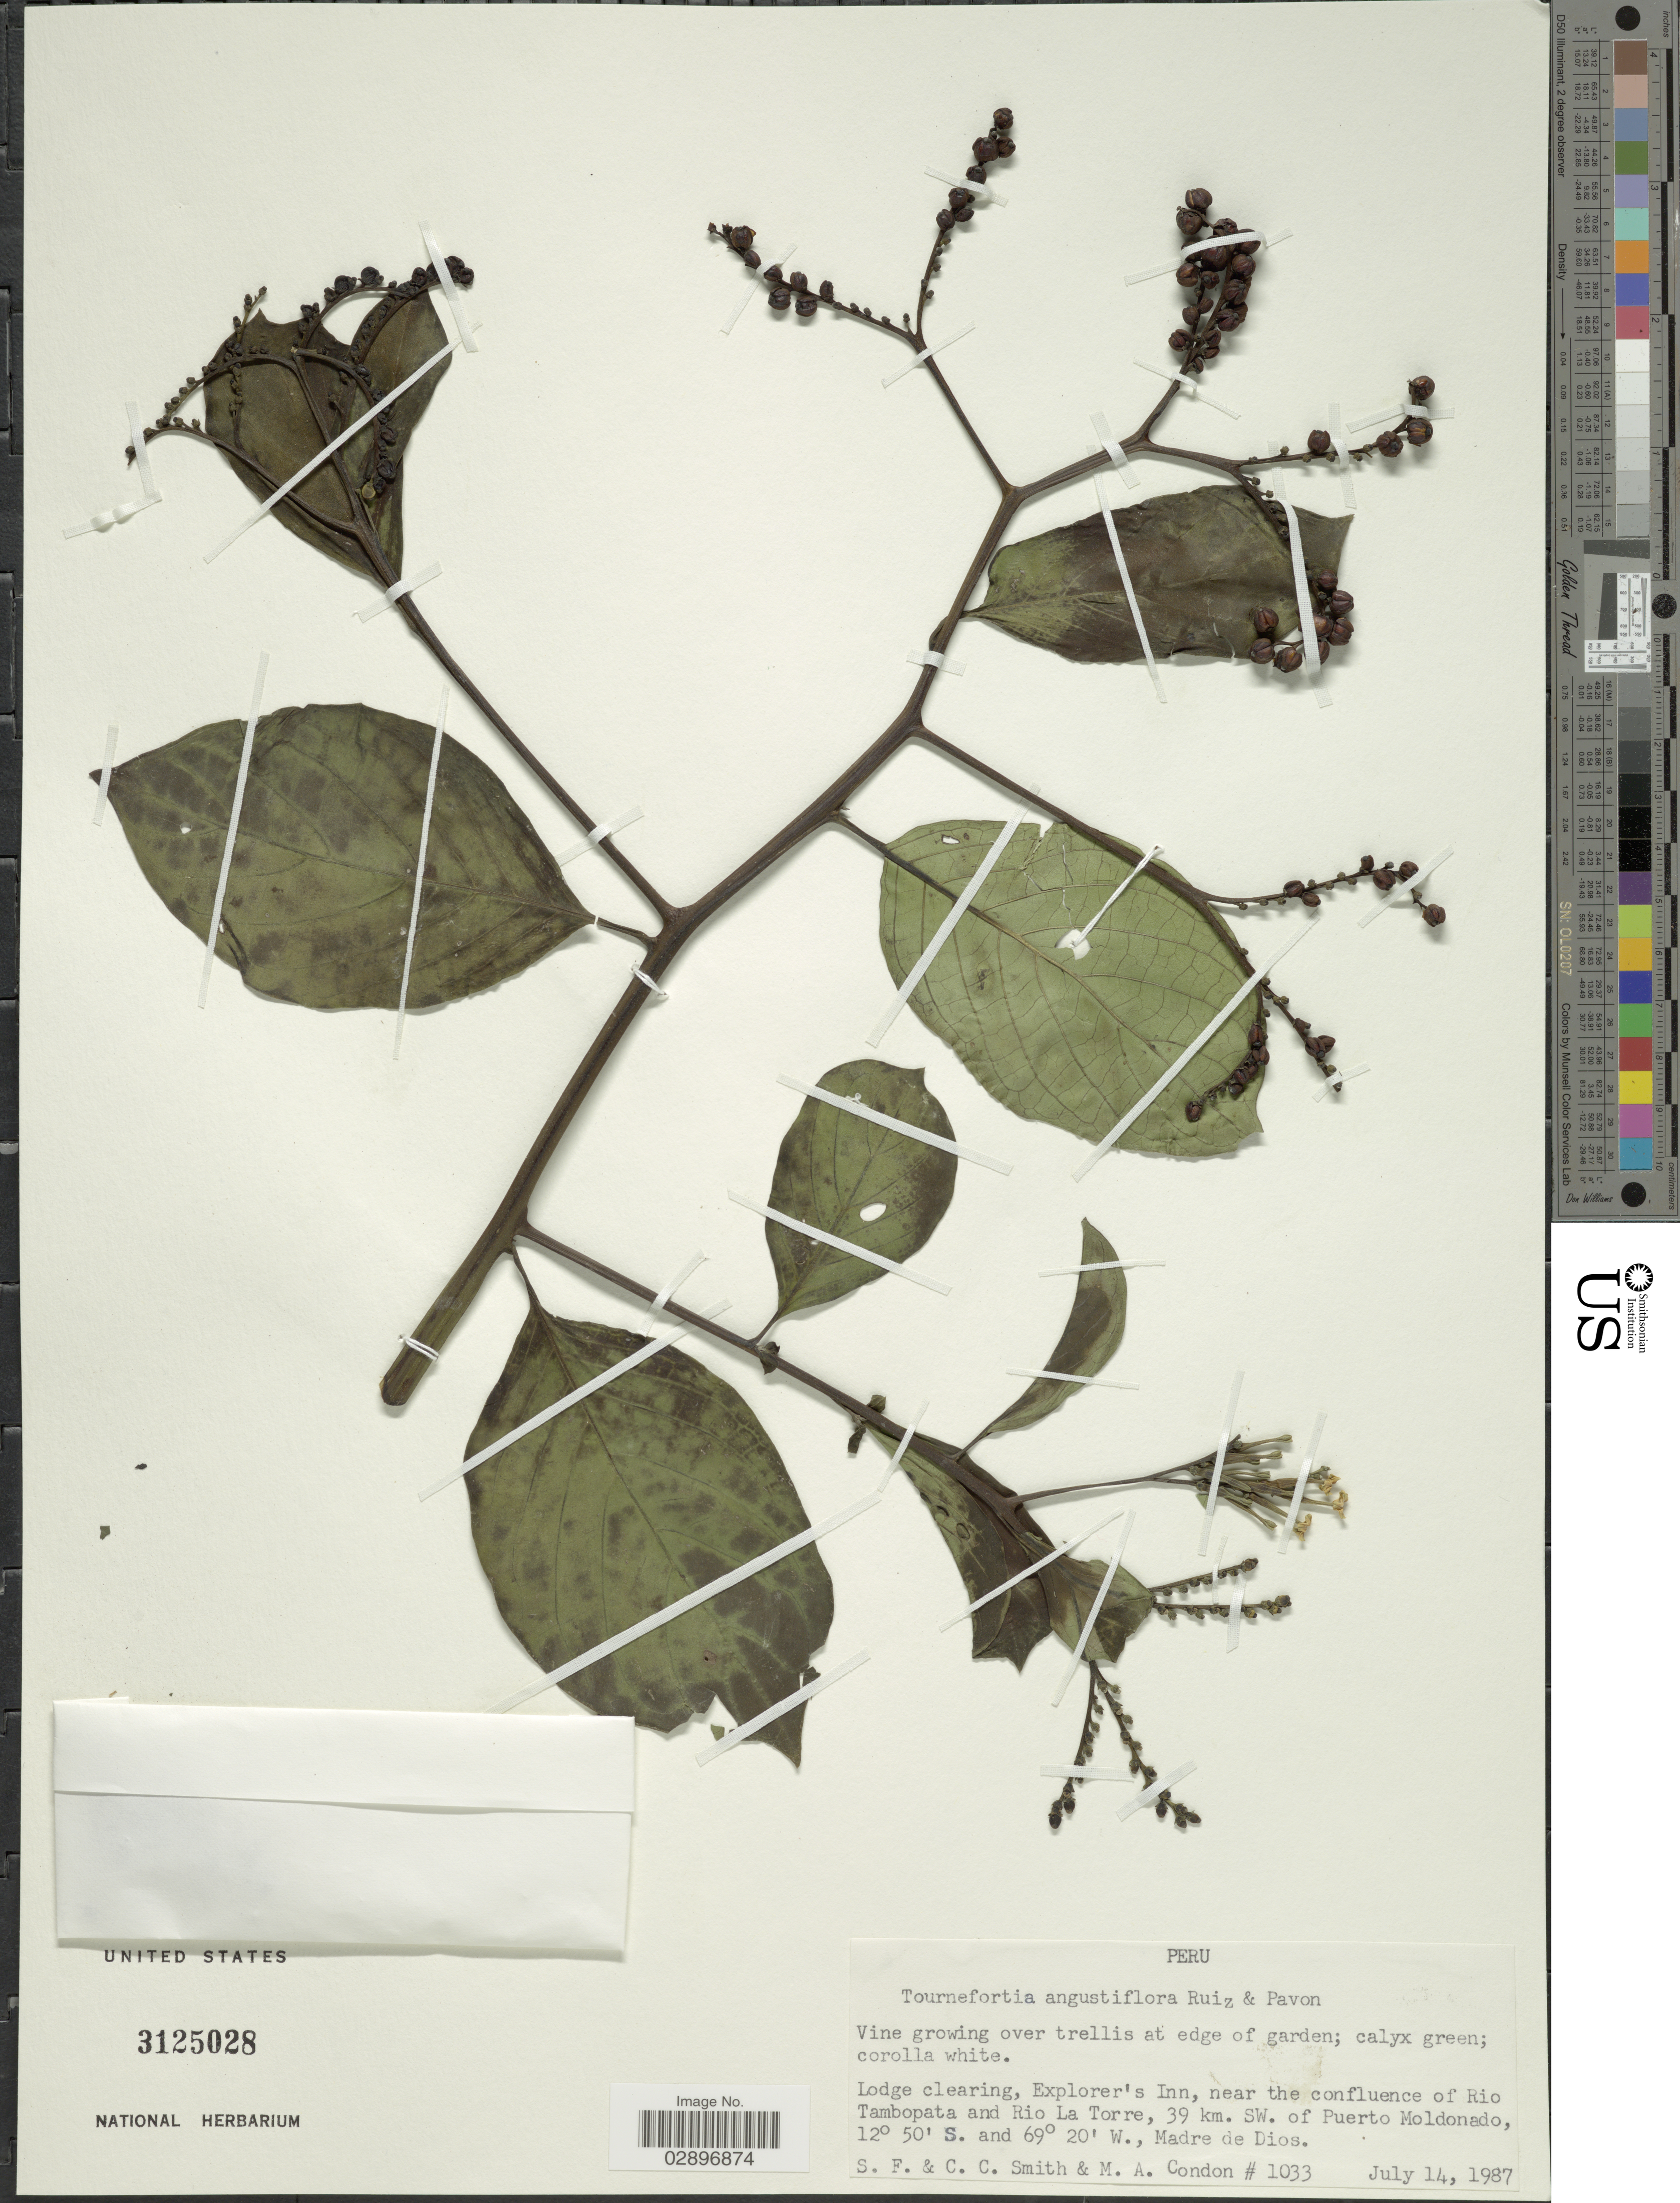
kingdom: Plantae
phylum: Tracheophyta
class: Magnoliopsida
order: Boraginales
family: Heliotropiaceae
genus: Tournefortia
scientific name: Tournefortia angustiflora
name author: Ruiz & Pav.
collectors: S.F. Smith, C. C. Smith & M. Condon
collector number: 1033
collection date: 1987-07-14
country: Peru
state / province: Madre de Dios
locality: Lodge clearing, Explorer's Inn, near the confluence of Rio Tambopata and Rio La Torre, 39 km. SW. of Puerto Moldonado.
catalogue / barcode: US 3125028